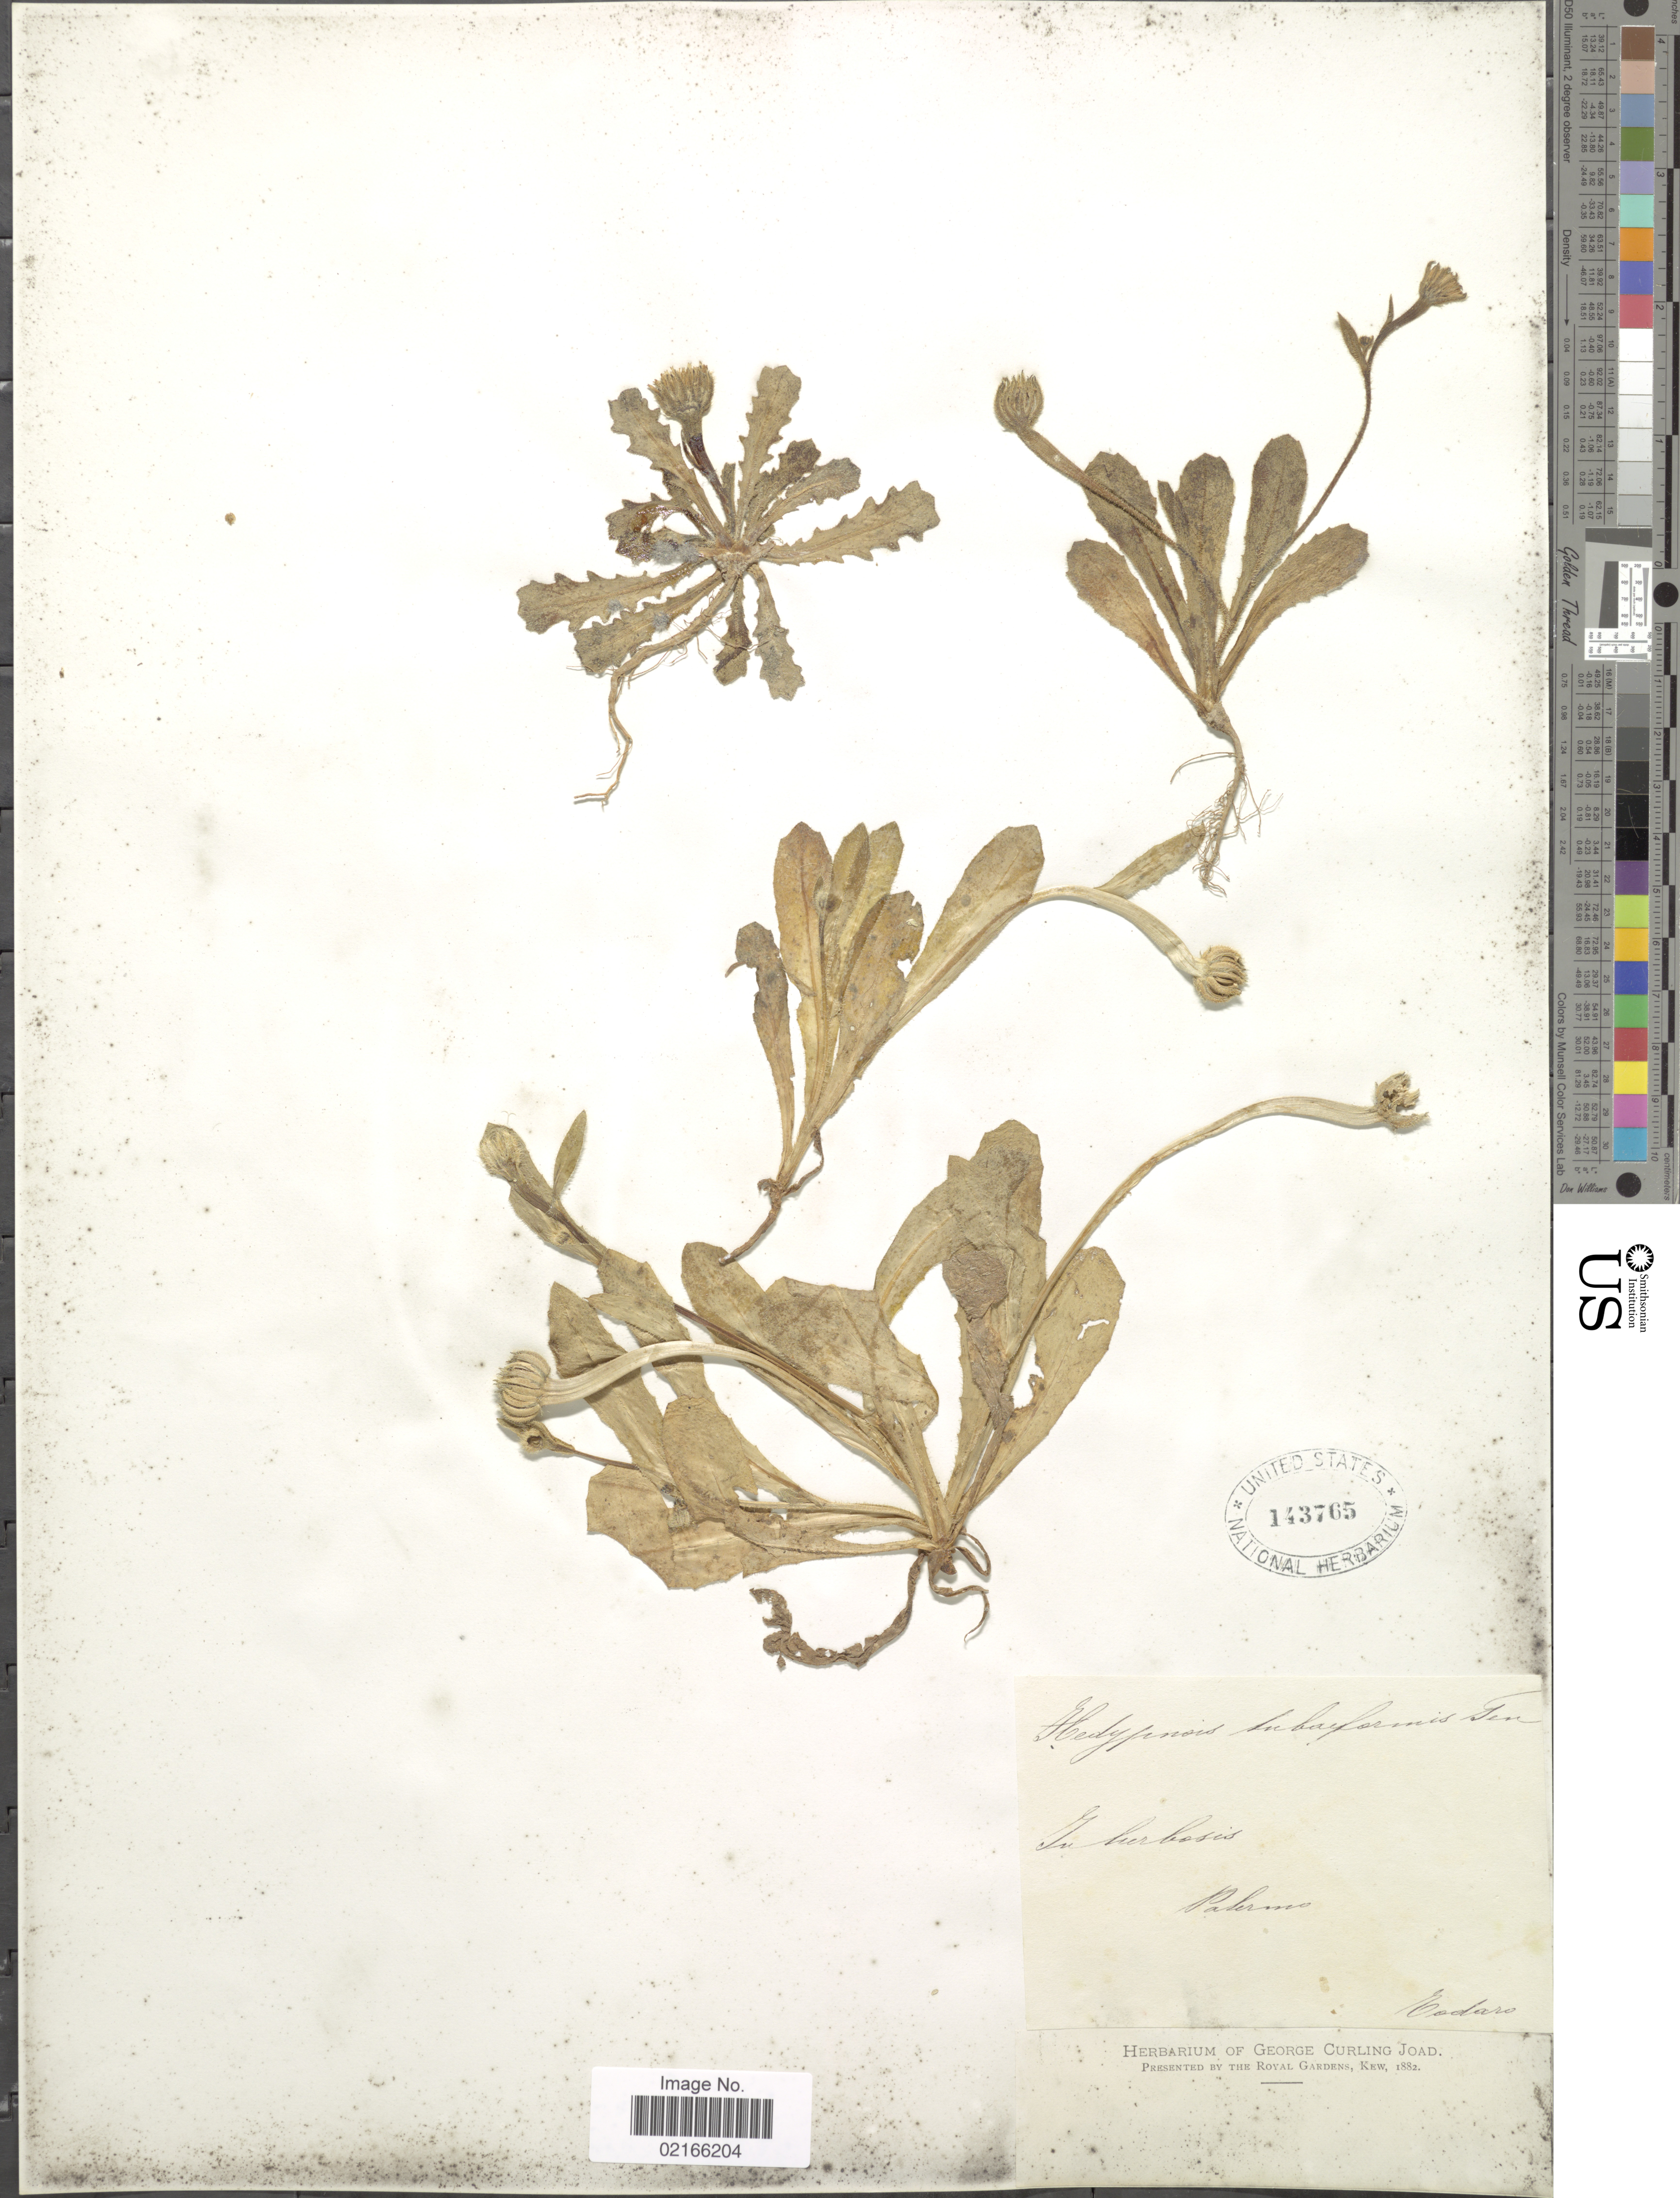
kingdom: Plantae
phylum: Tracheophyta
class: Magnoliopsida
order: Asterales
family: Asteraceae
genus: Hedypnois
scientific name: Hedypnois rhagadioloides subsp. tubaeformis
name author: (Ten.) Hayek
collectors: -. Eodaro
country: Italy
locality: Palermo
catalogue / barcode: US 143765